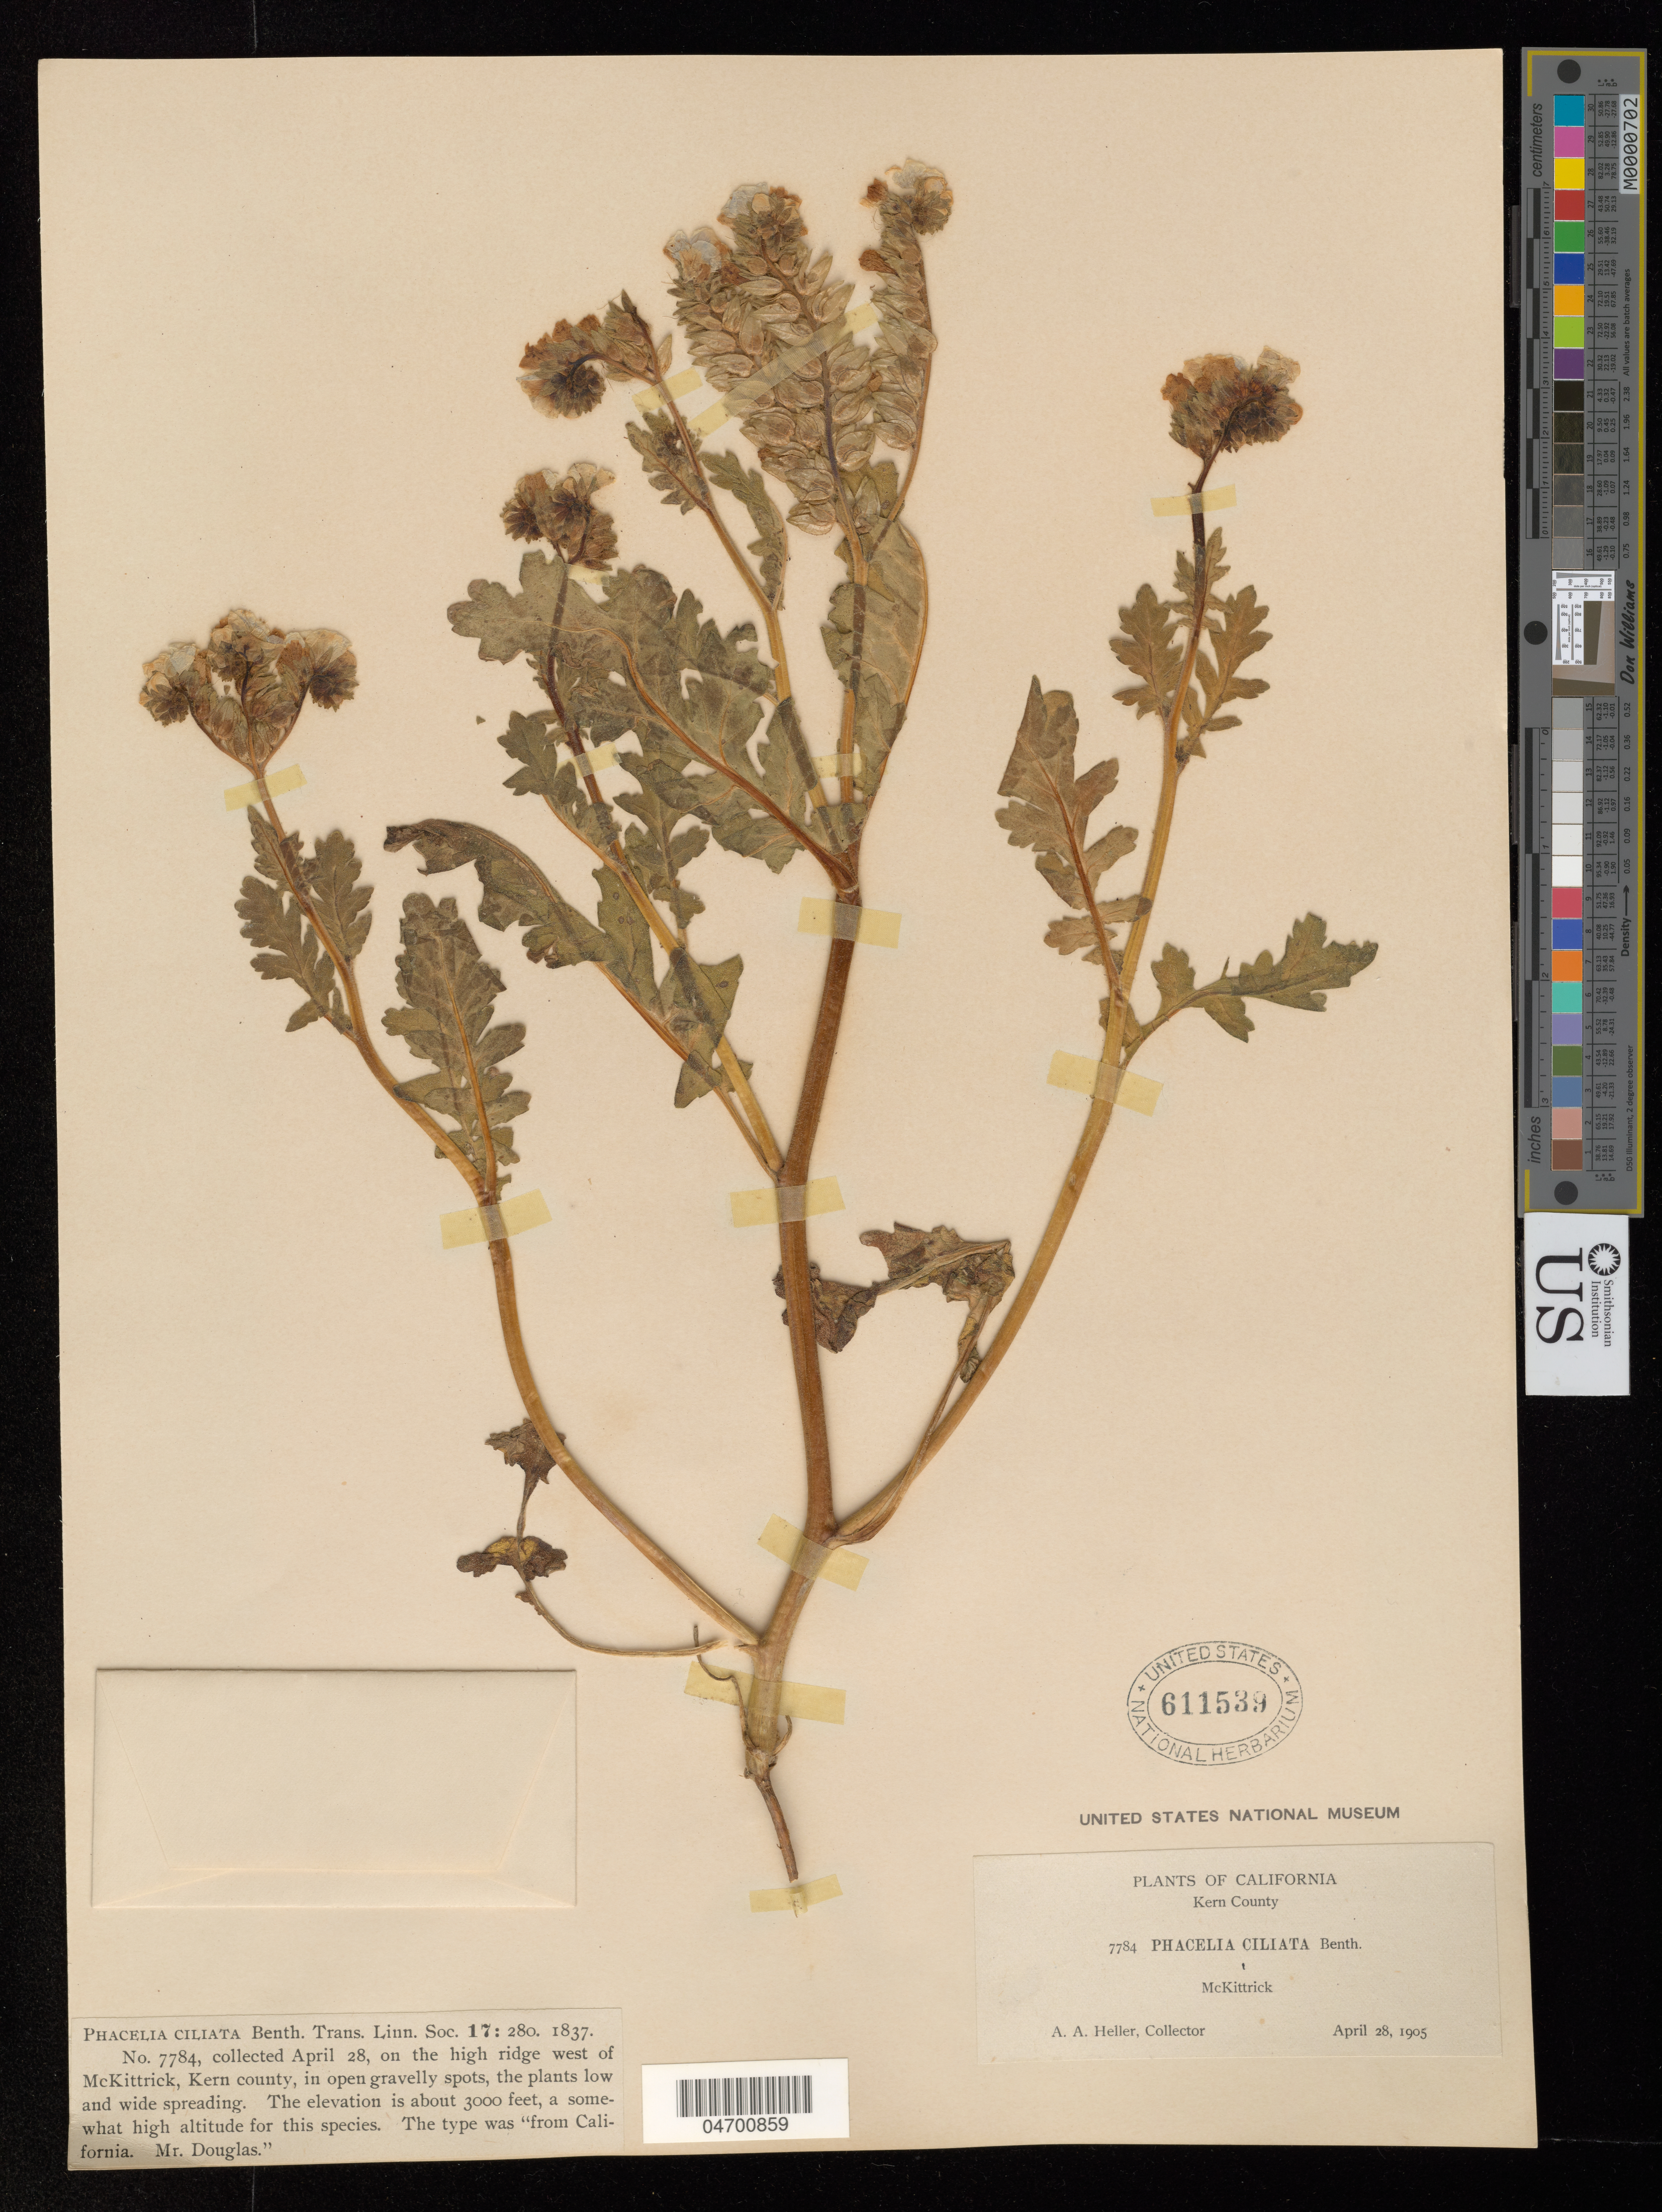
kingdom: Plantae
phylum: Tracheophyta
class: Magnoliopsida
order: Boraginales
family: Hydrophyllaceae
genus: Phacelia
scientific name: Phacelia ciliata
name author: Benth.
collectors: A. A. Heller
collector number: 7784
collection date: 1905-04-28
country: United States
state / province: California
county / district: Kern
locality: Kern County. McKittrick.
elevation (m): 914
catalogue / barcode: US 611539